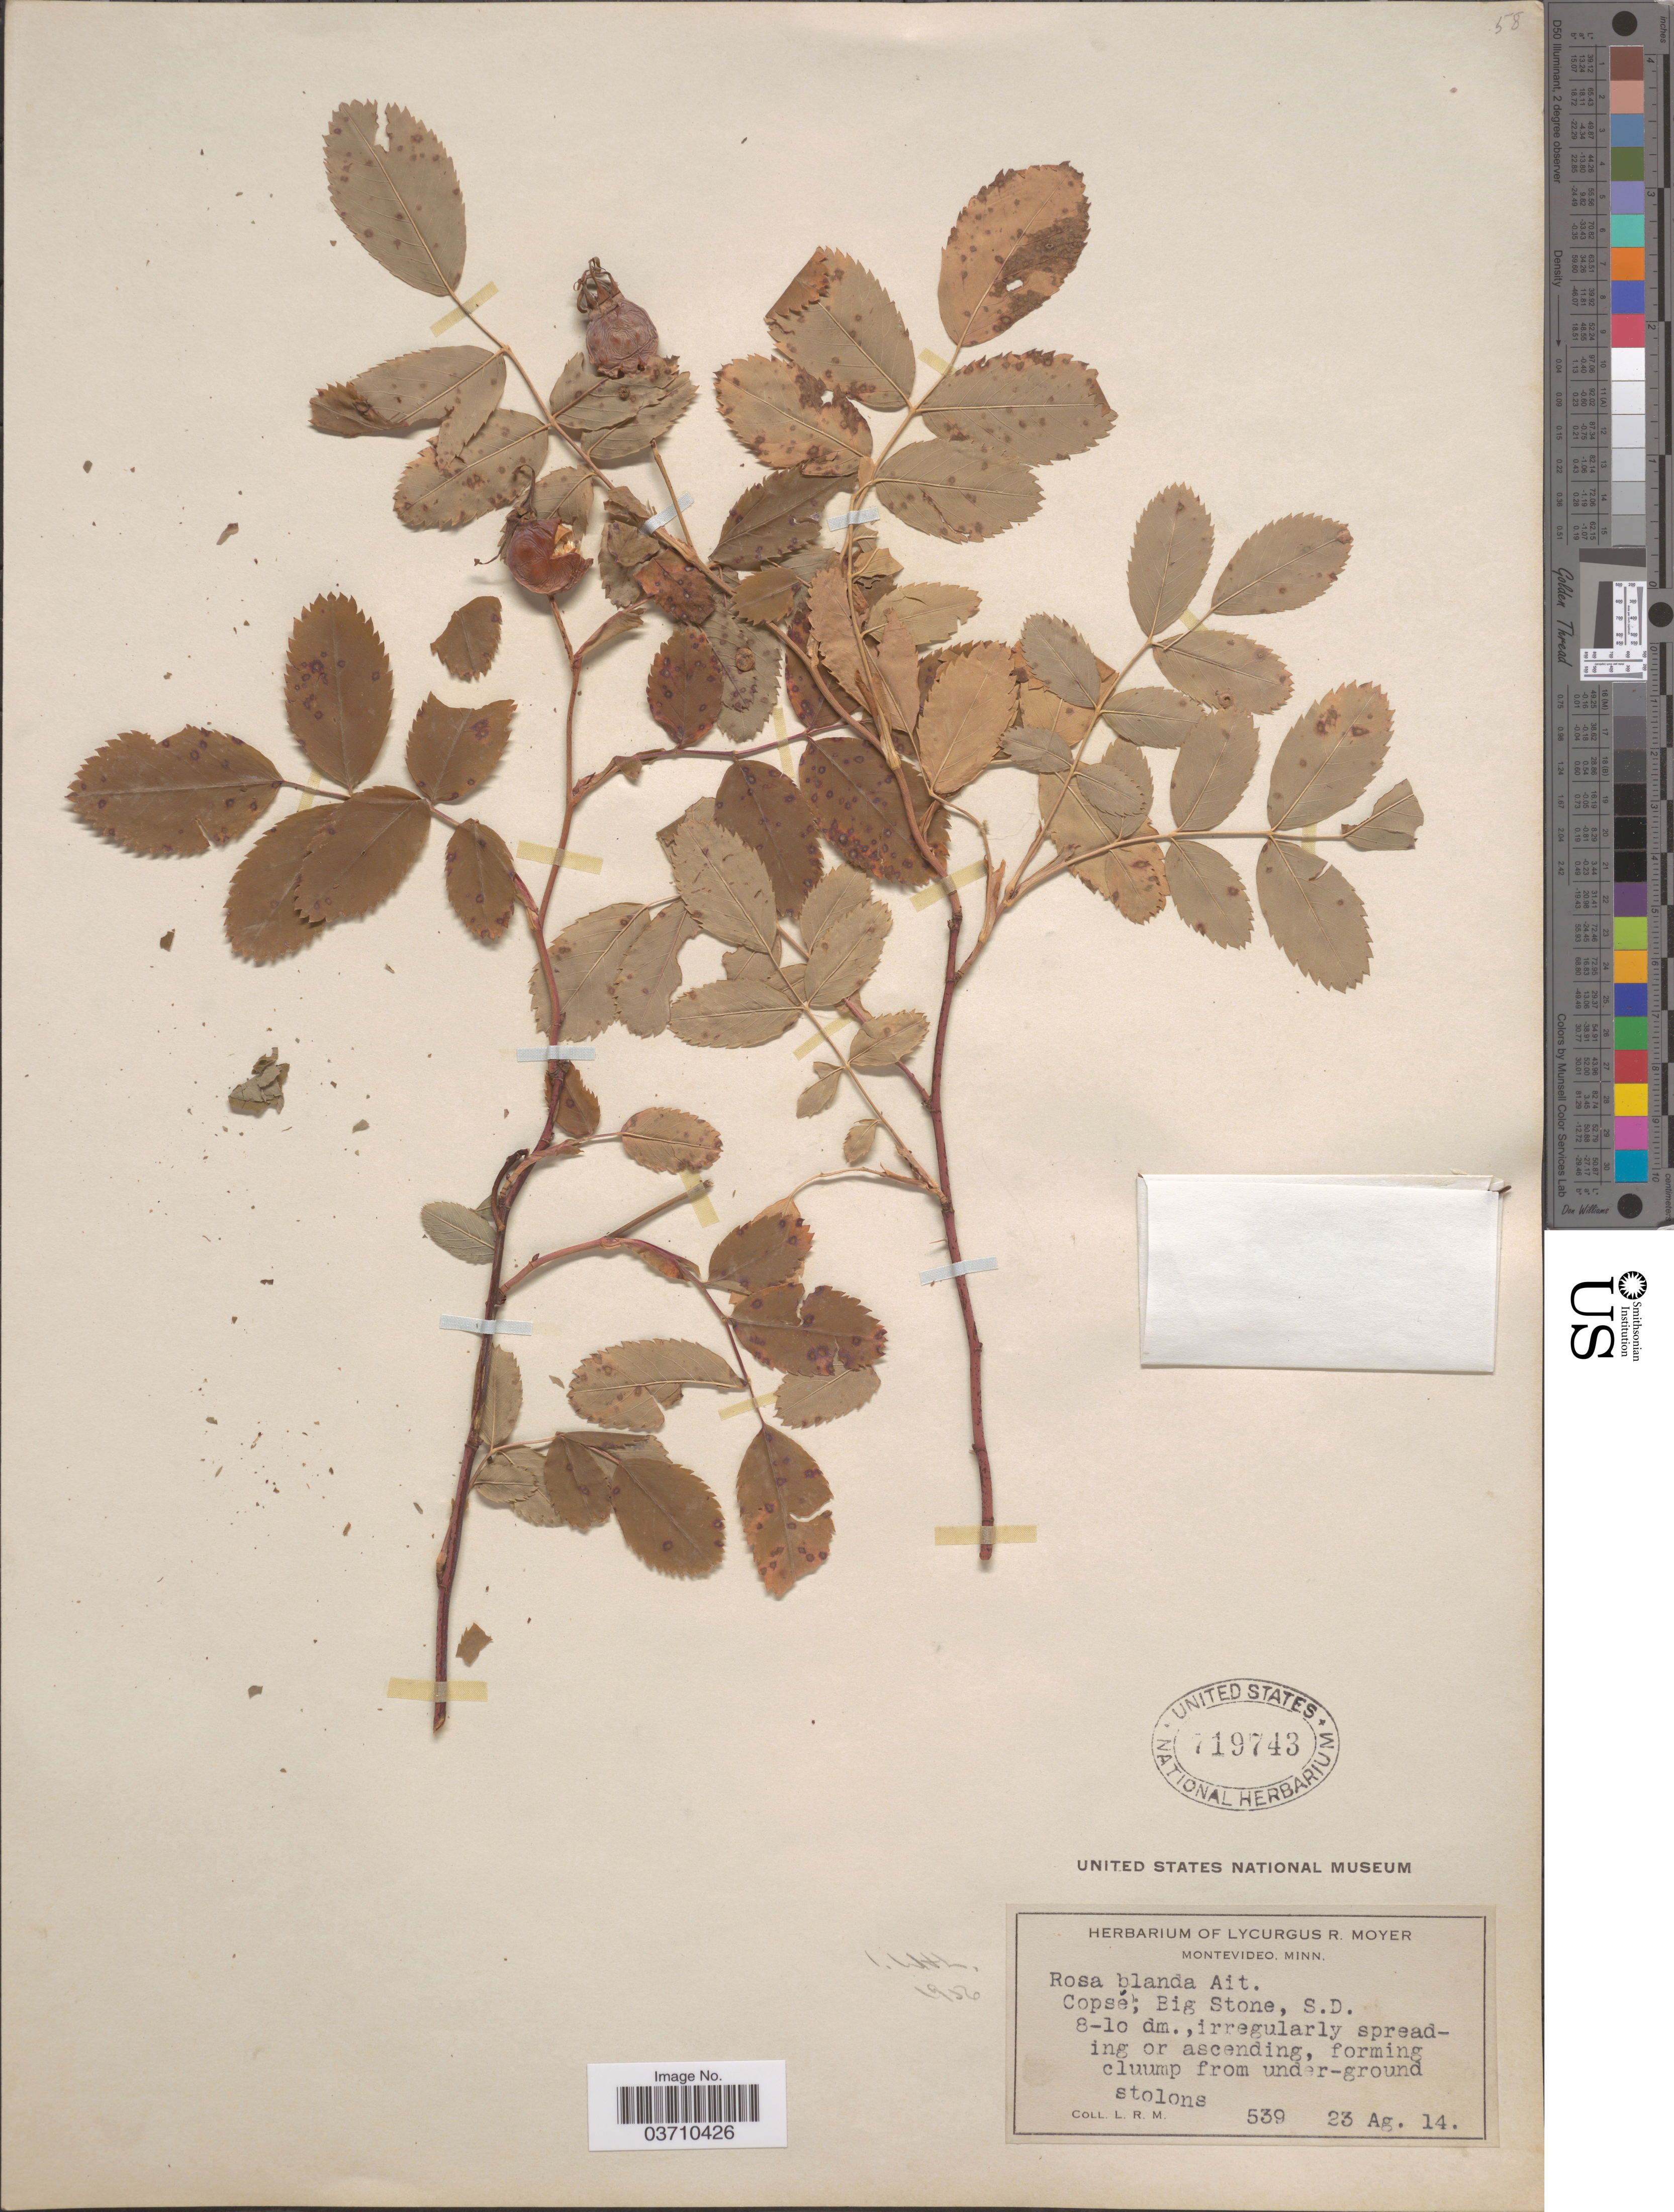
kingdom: Plantae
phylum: Tracheophyta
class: Magnoliopsida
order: Rosales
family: Rosaceae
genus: Rosa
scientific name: Rosa blanda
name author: Aiton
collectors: L. Moyer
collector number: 539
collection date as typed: Transcribed d/m/y: 23/8/14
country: United States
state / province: South Dakota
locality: Copsé; Big Stone.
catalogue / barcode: US 719743